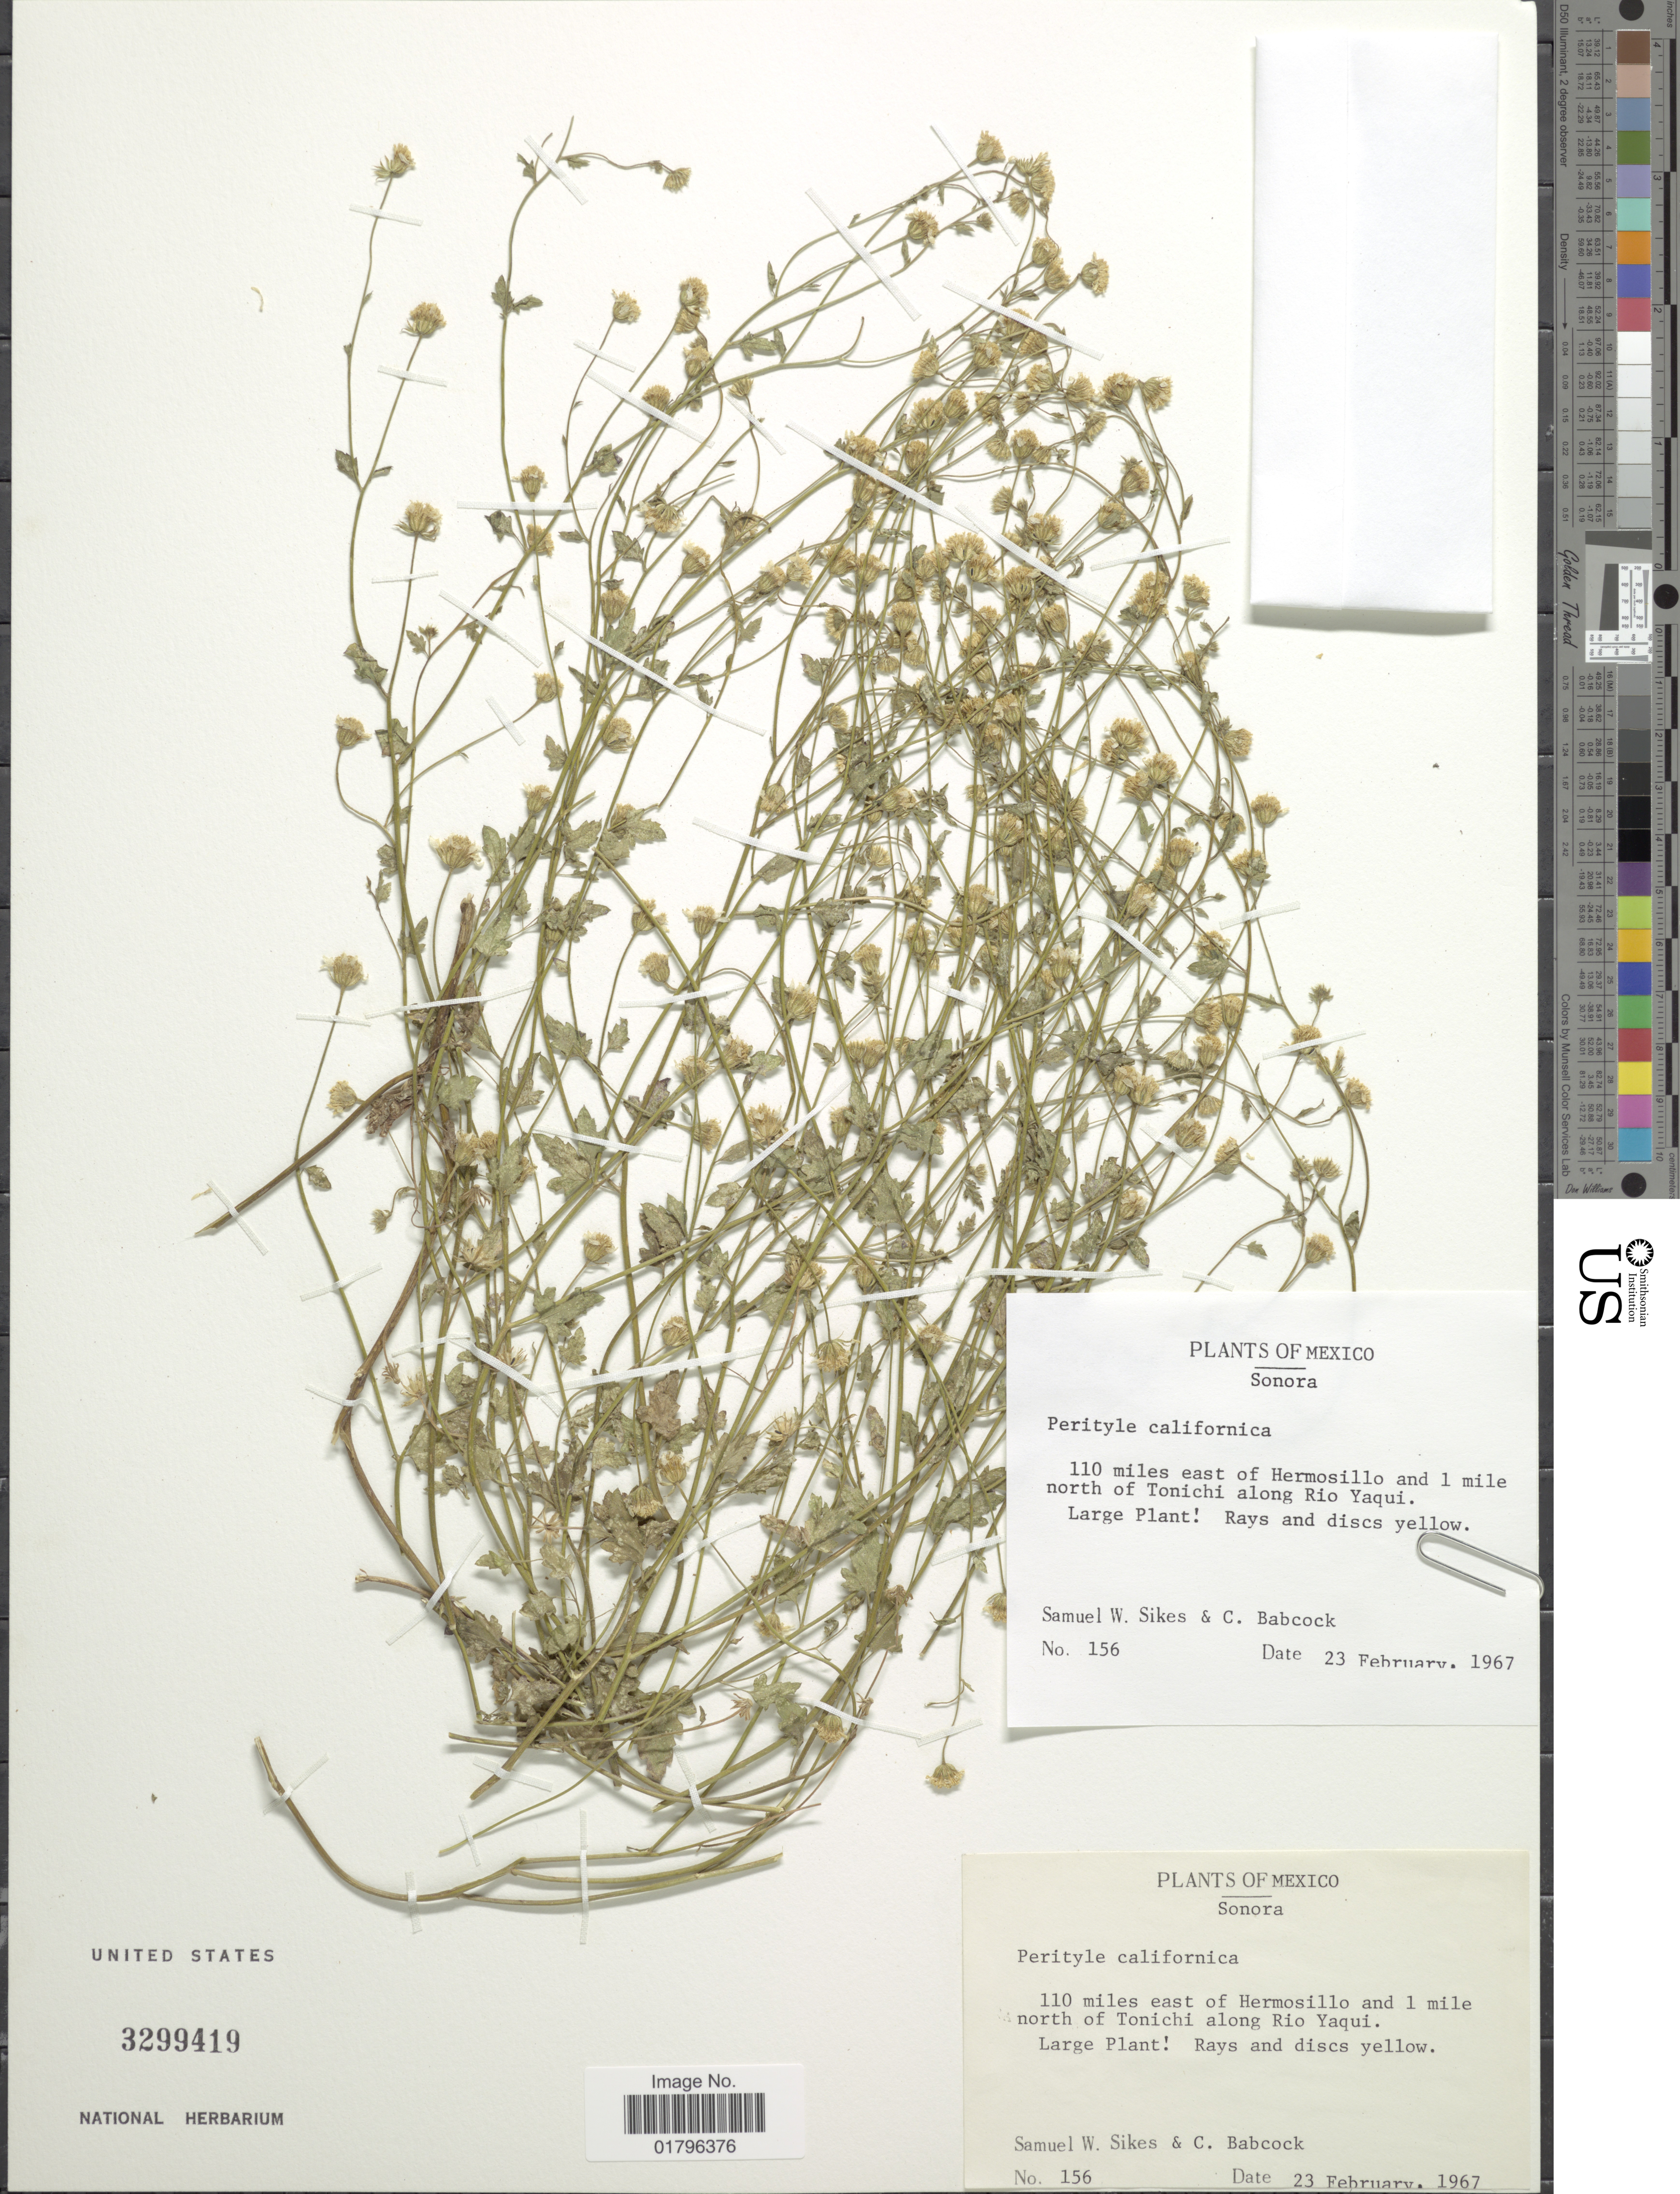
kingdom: Plantae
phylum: Tracheophyta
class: Magnoliopsida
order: Asterales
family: Asteraceae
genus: Perityle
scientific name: Perityle californica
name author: Benth.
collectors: S. Sikes & C. Babcock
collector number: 156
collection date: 1967-02-23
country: Mexico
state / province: Sonora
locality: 110 miles east of Hermosillo and 1 mile north of Tonichi along Rio Yaqui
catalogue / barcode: US 3299419